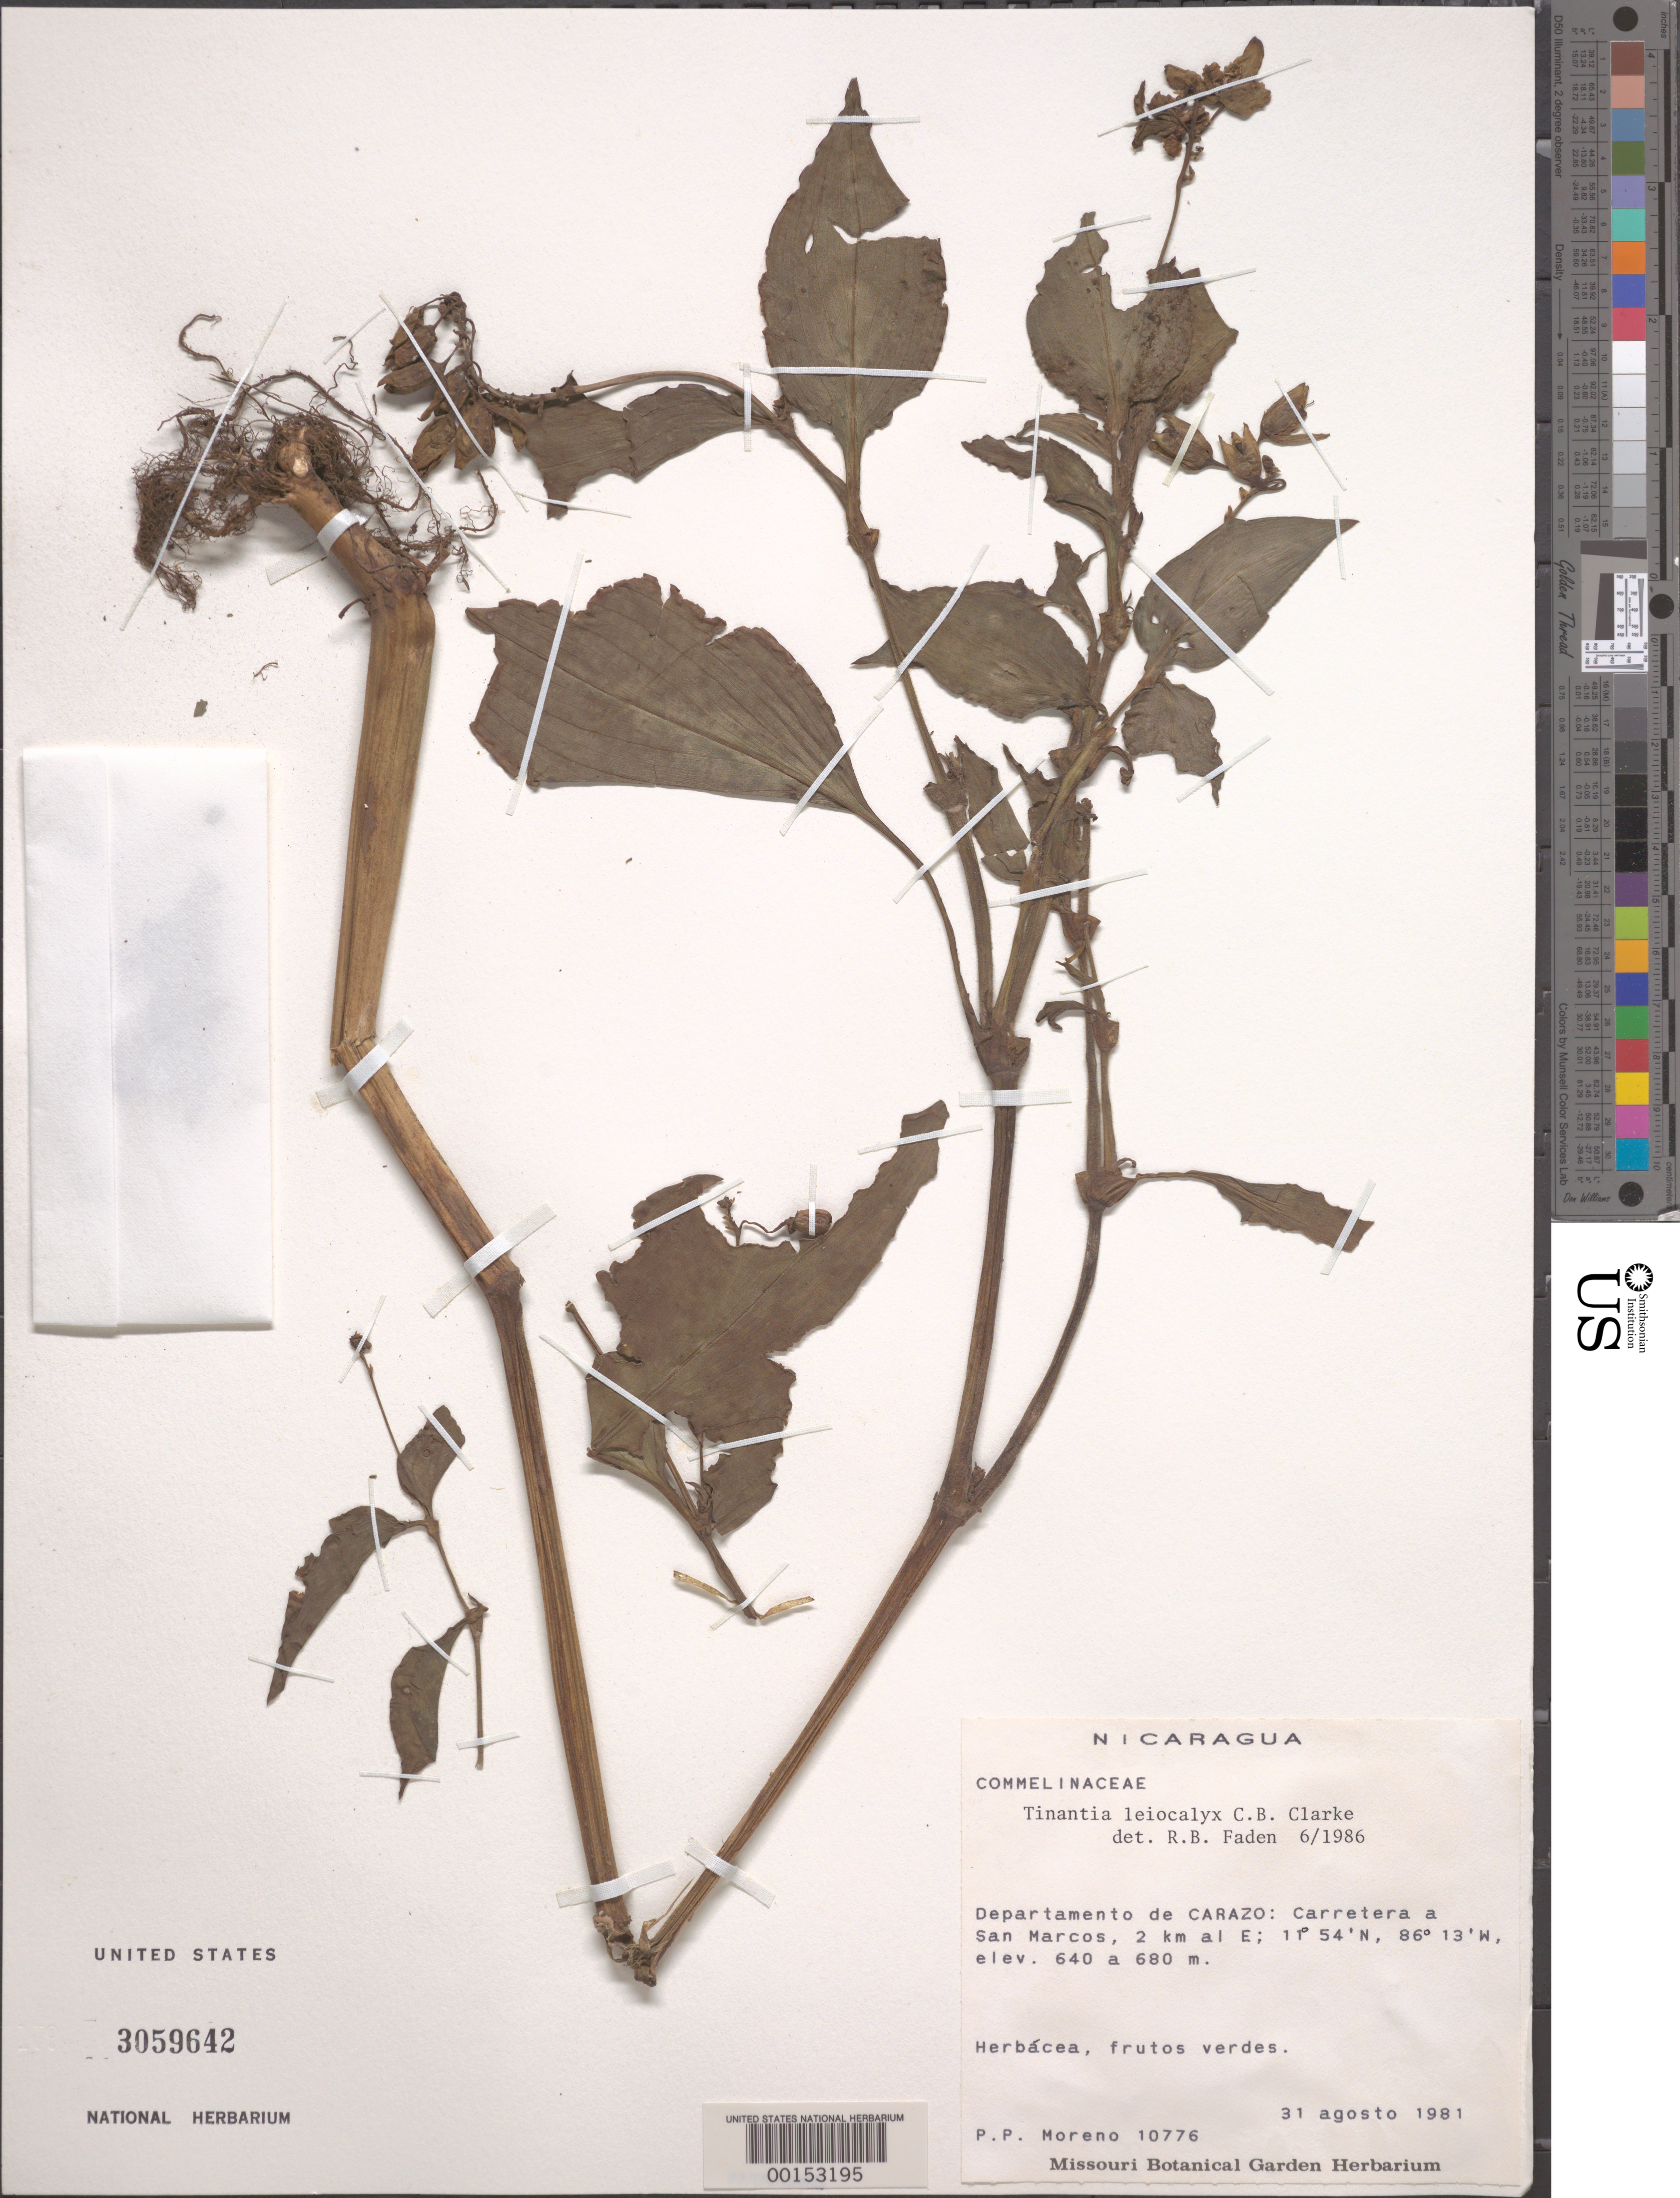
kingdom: Plantae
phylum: Tracheophyta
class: Liliopsida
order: Commelinales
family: Commelinaceae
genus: Tinantia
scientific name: Tinantia leiocalyx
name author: C.B. Clarke in Donn. Sm.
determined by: Faden, Robert B., (US), Smithsonian Institution - National Museum of Natural History (UNITED STATES)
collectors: P. Moreno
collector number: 10776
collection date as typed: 31 Aug 1981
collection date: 1981-08-31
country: Nicaragua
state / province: Carazo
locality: E of san marcos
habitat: Roadside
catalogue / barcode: US 3059642